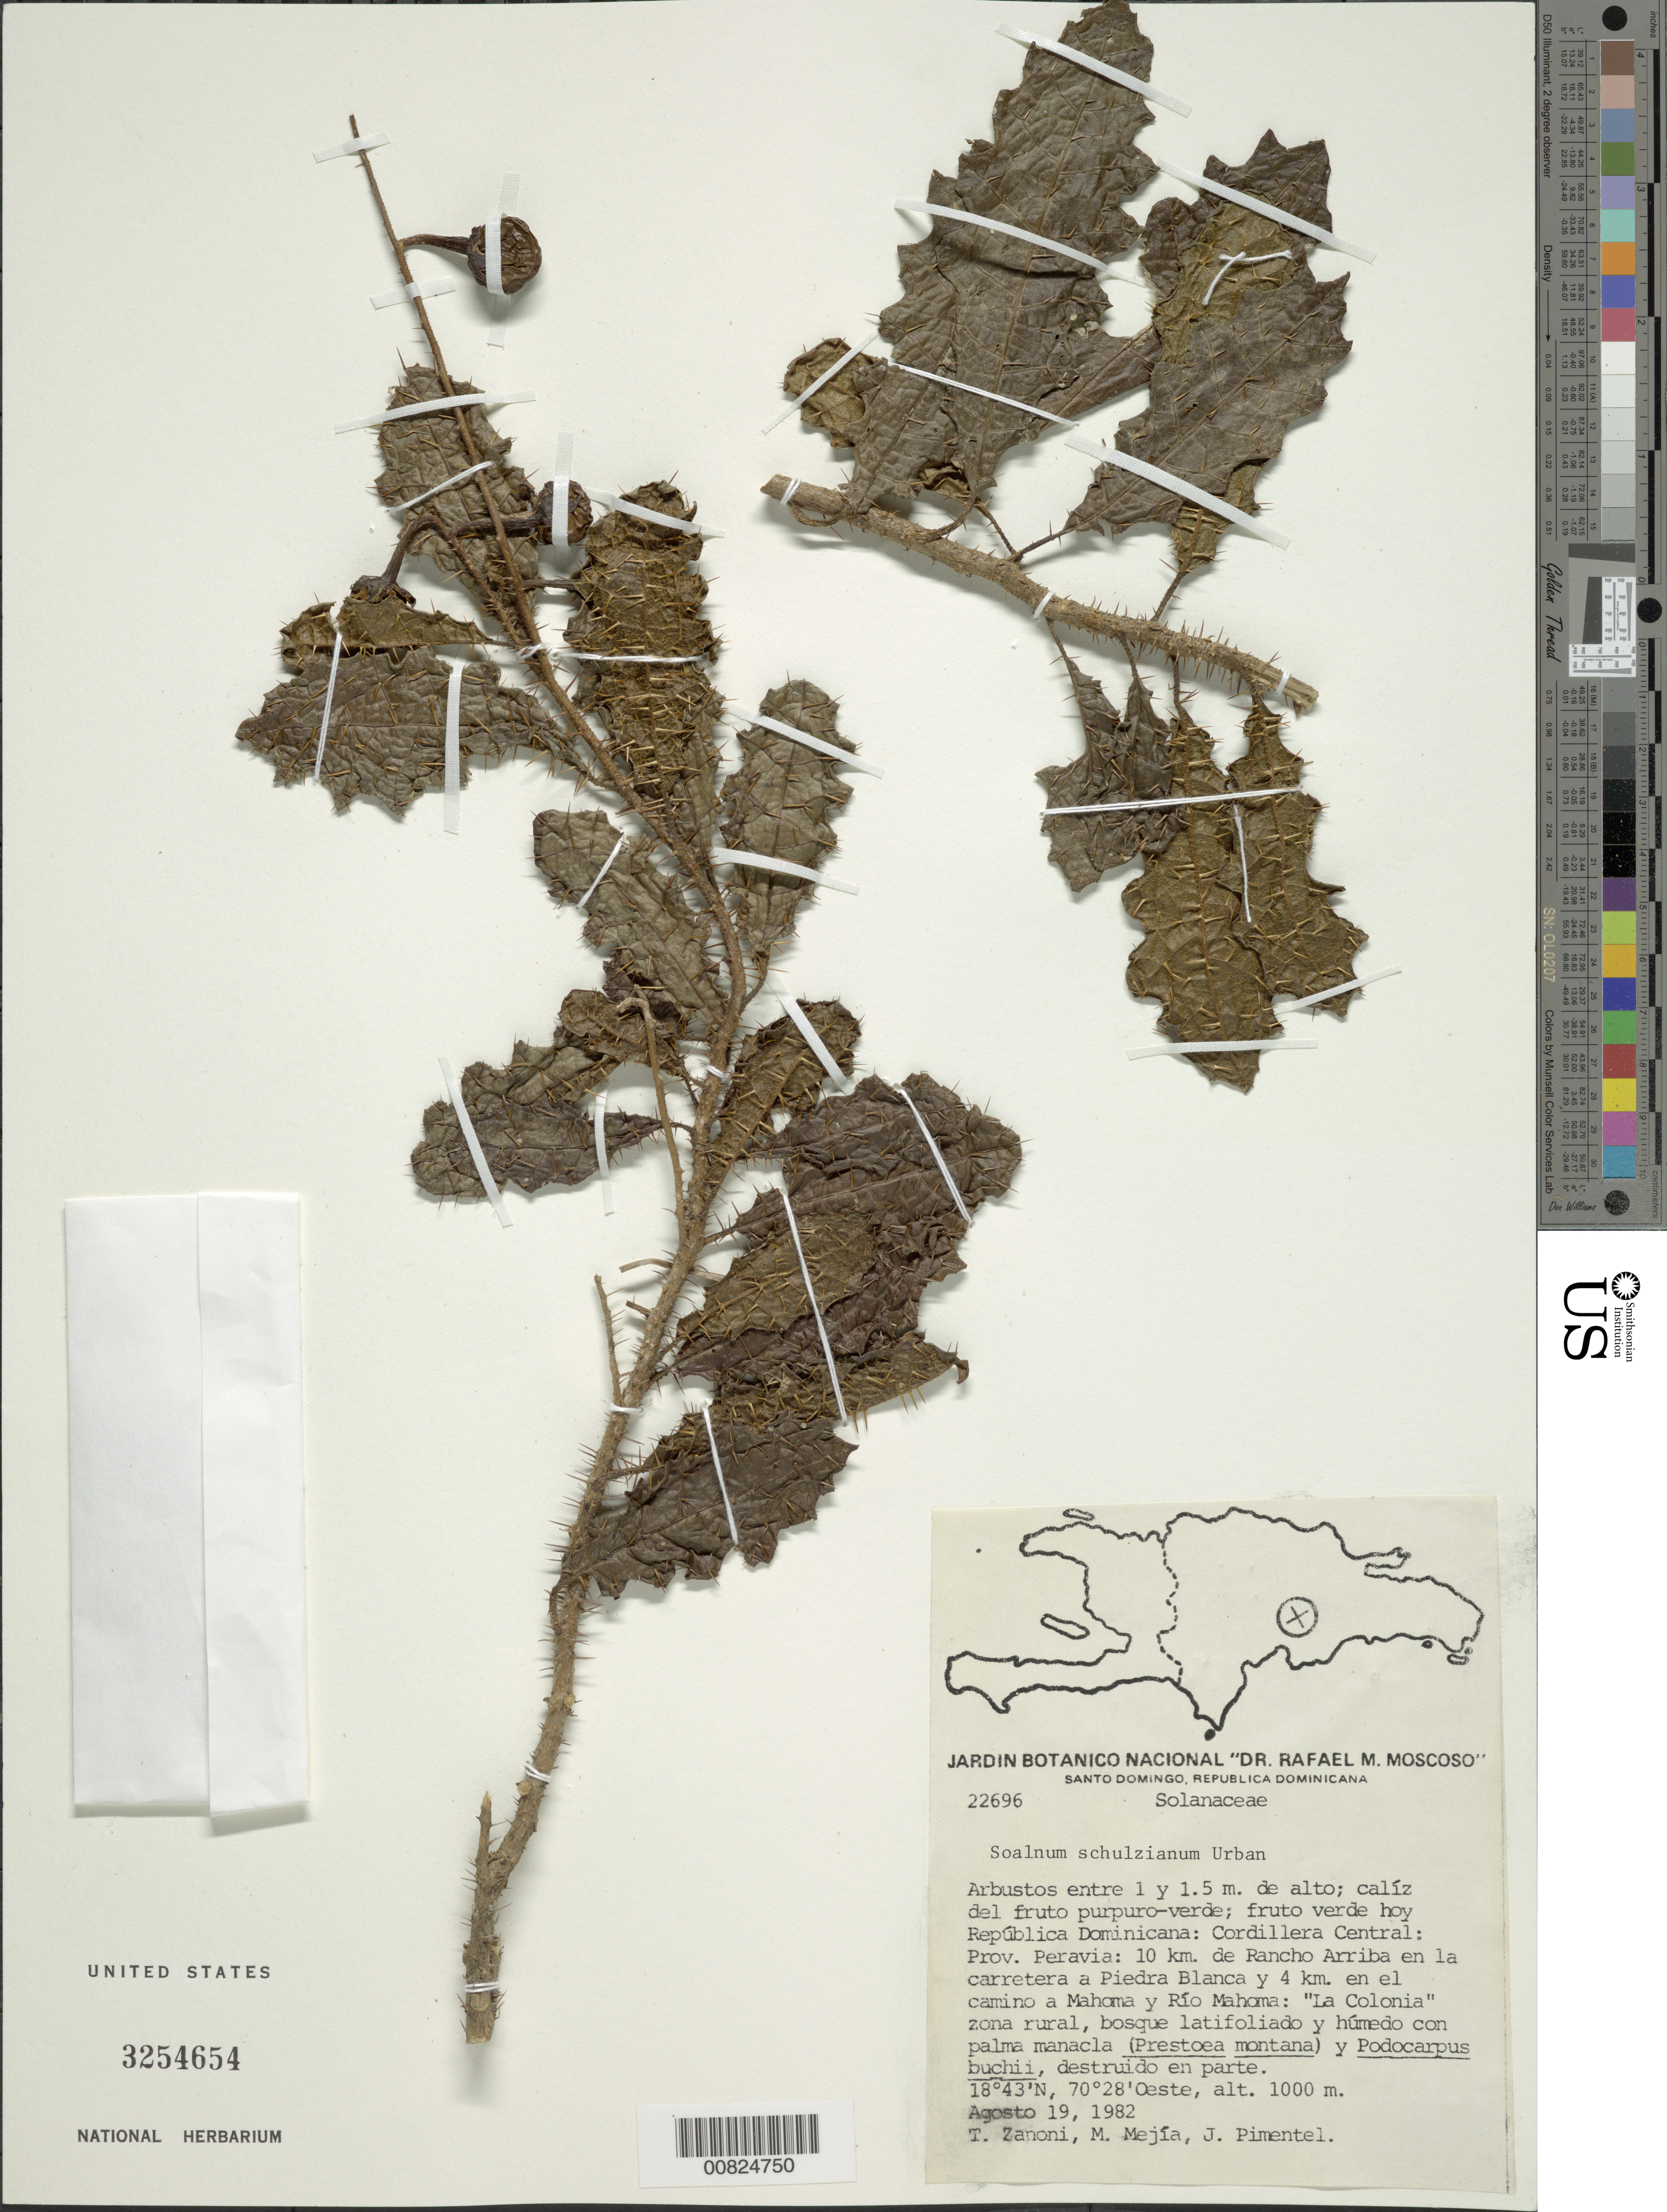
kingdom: Plantae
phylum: Tracheophyta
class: Magnoliopsida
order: Solanales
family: Solanaceae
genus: Solanum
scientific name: Solanum schulzianum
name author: Urb.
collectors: T. A. Zanoni, M. Mejia & J. Pimentel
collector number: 22696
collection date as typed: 19 Aug 1982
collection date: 1982-08-19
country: Dominican Republic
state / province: Peravia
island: Hispaniola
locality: Cordillera Central, 10 km de Rancho Arriba en la carretera a Piedra Blanca y 4 km en el camino a Mahoma y Río Mahoma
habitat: En zona rural, bosque latifoliado y húmedo con palmas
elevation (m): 1000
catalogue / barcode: US 3254654